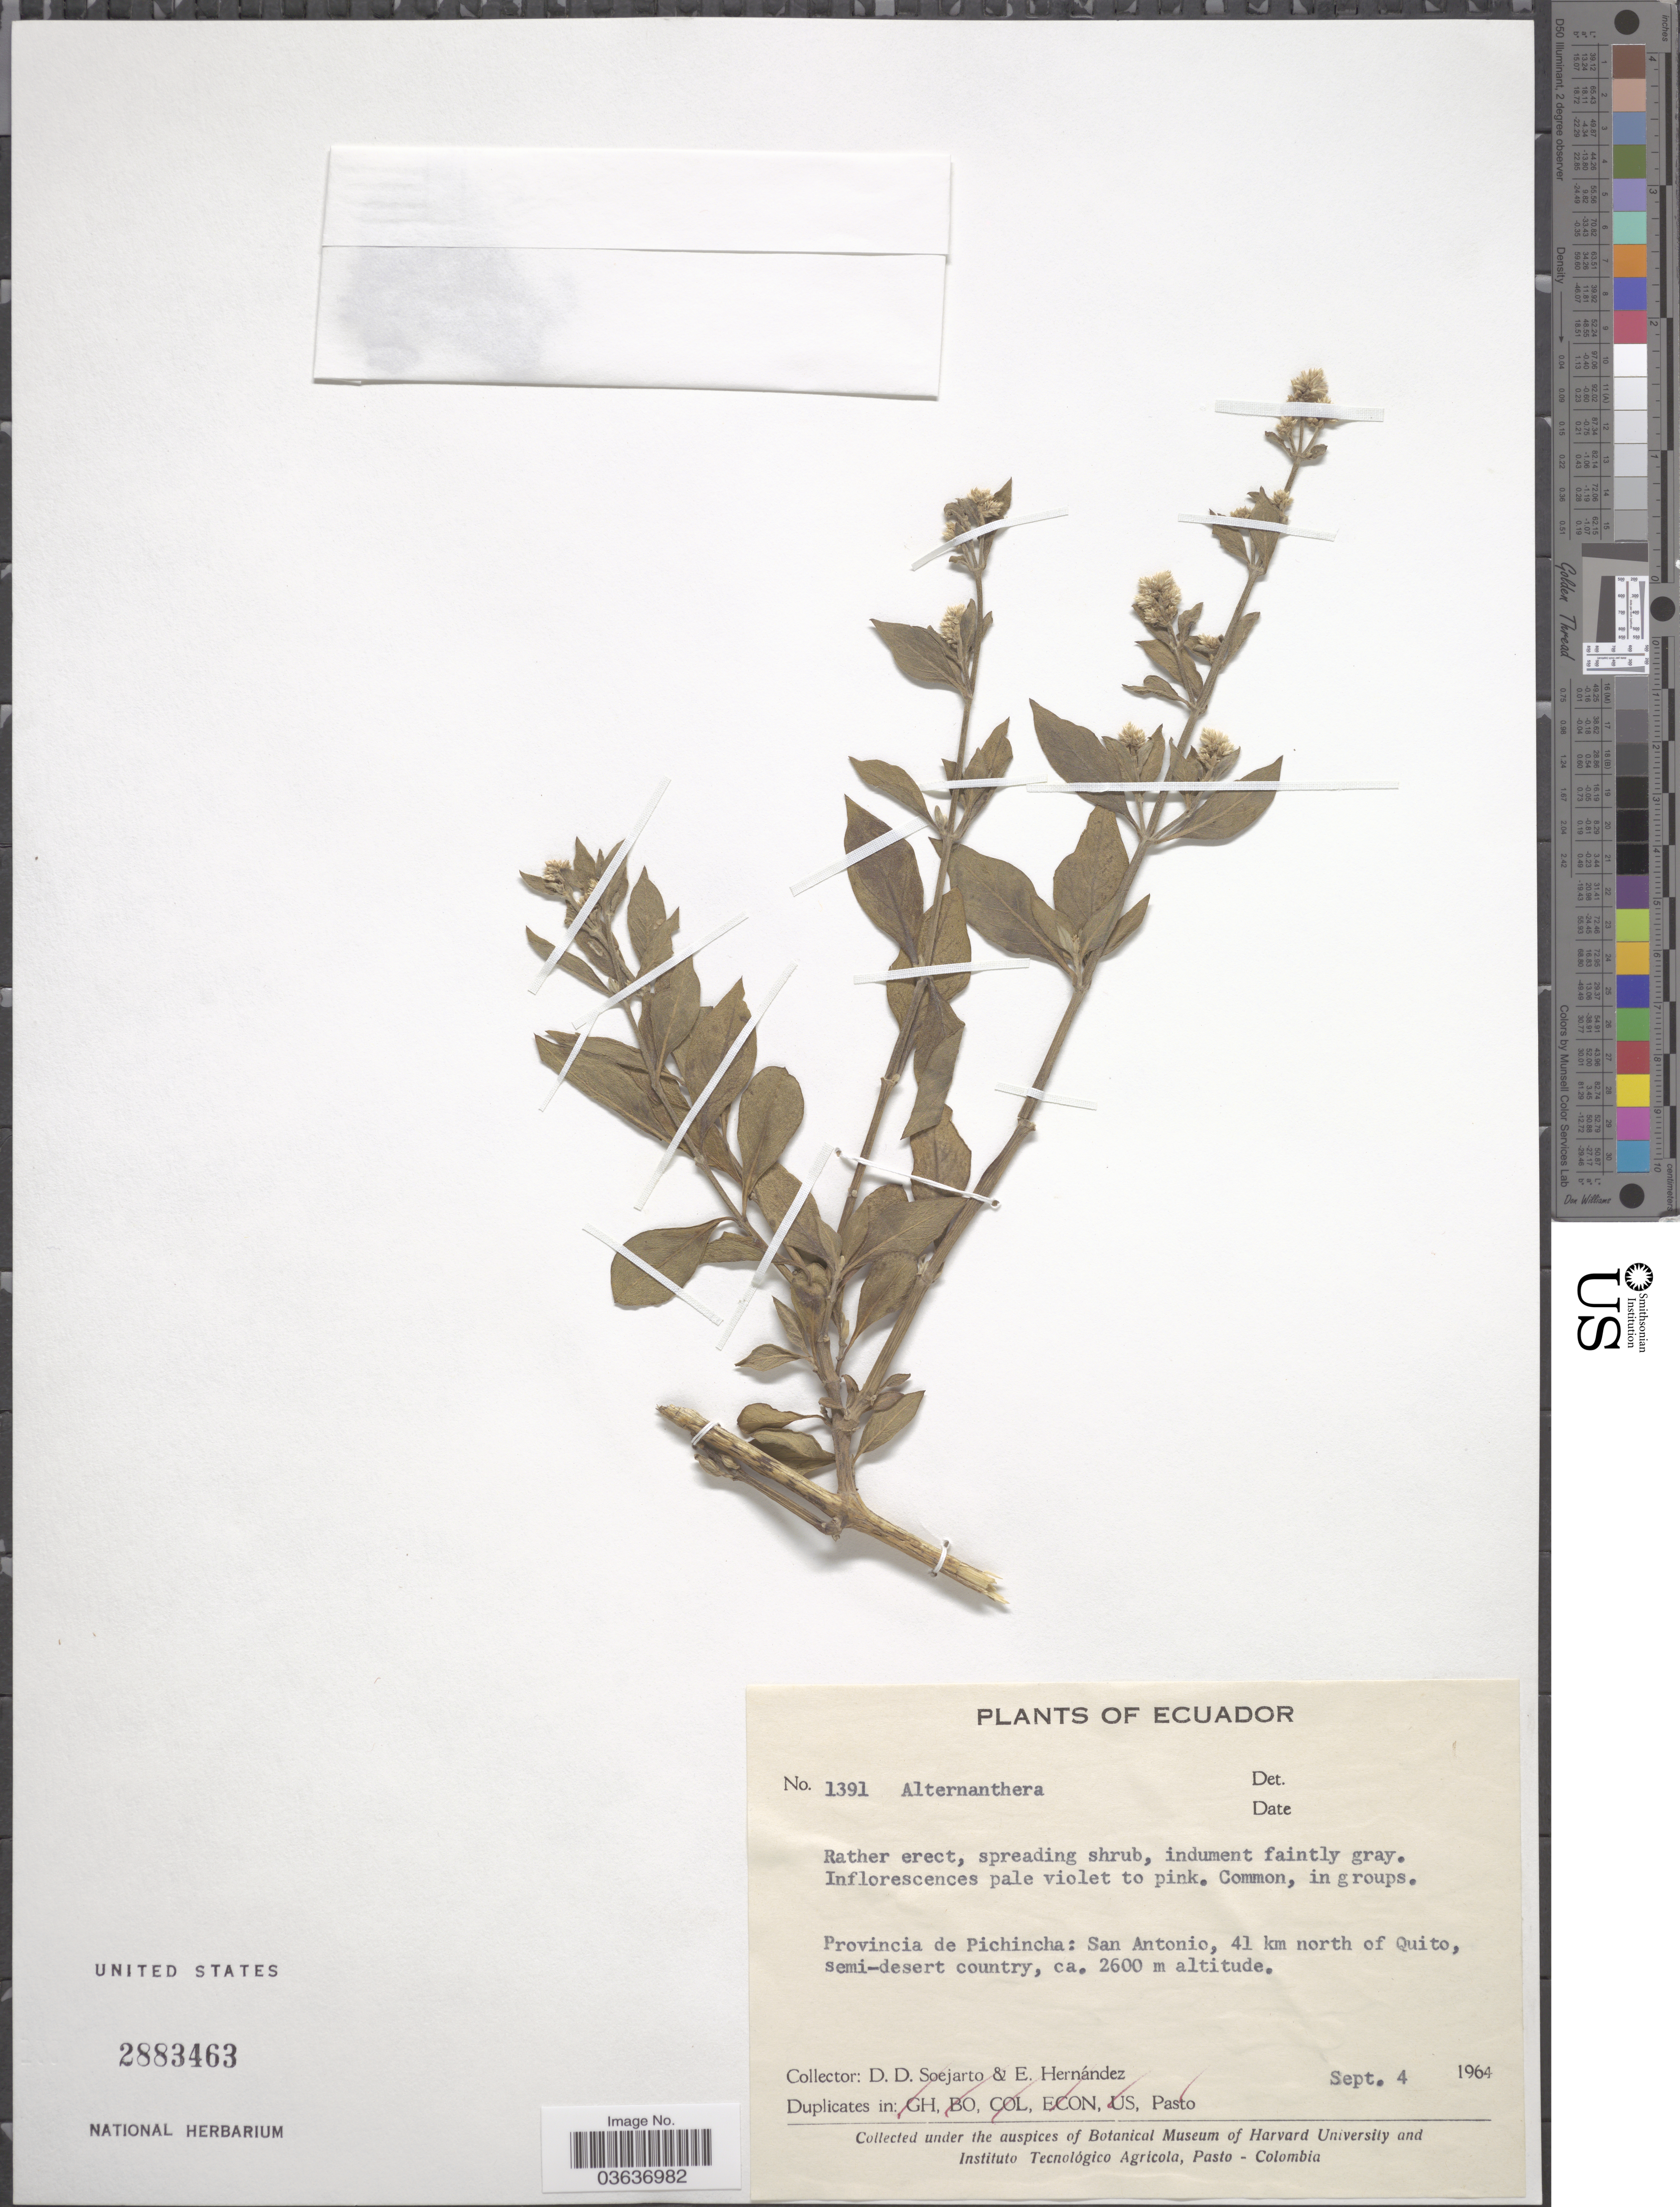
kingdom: Plantae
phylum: Tracheophyta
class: Magnoliopsida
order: Caryophyllales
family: Amaranthaceae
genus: Alternanthera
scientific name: Alternanthera sp.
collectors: E. Hernández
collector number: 1391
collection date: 1964-09-04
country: Ecuador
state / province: Pichincha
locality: San Antonio, 41 km north of Quito, semi-desert country.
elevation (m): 2600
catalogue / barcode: US 2883463